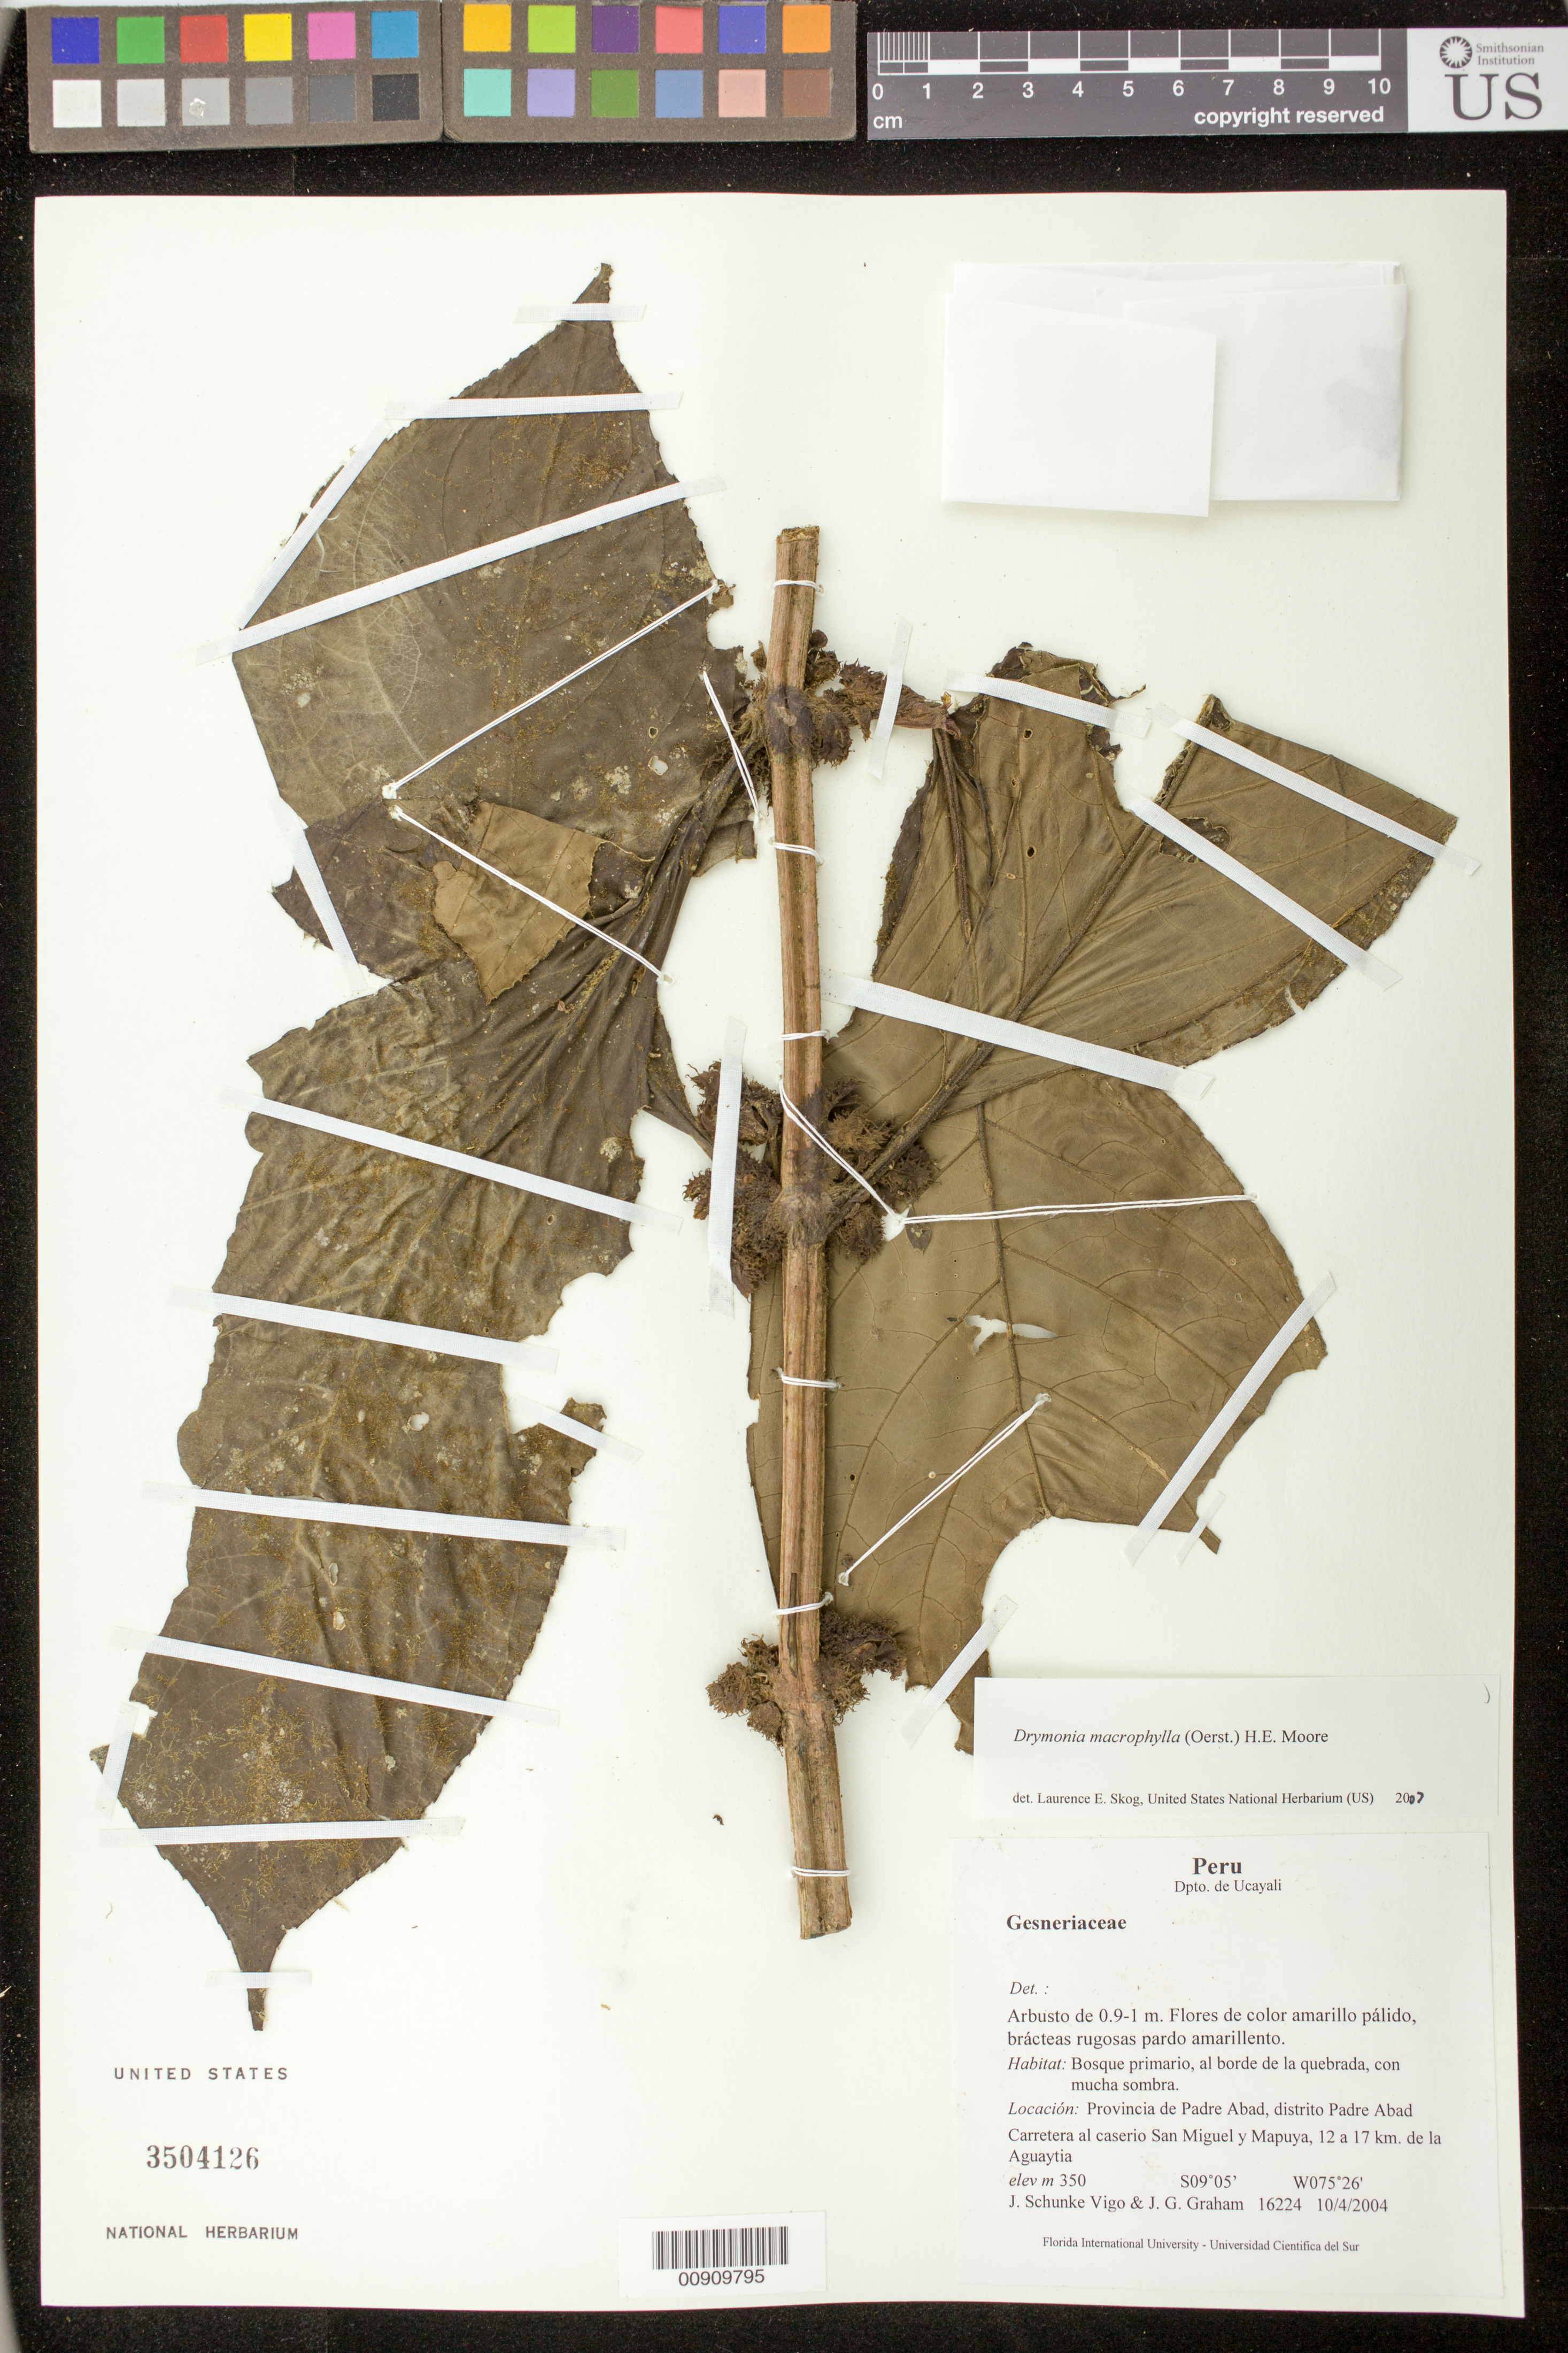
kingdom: Plantae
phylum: Tracheophyta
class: Magnoliopsida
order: Lamiales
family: Gesneriaceae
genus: Drymonia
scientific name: Drymonia macrophylla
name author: (Oerst.) H.E. Moore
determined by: Skog, Laurence E.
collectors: J. Schunke Vigo & J. G. Graham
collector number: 16224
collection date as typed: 04 Oct 2004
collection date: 2004-10-04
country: Peru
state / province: Ucayali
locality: Provincia de Padre Abad, distrito Padre Abad. Carretera al caserio San Miguel y Mapuya, 12 a 17 km de la Aguaytia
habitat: Bosque primario, al borde de la quebrada, con mucha sombra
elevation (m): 350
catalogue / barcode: US 3504126